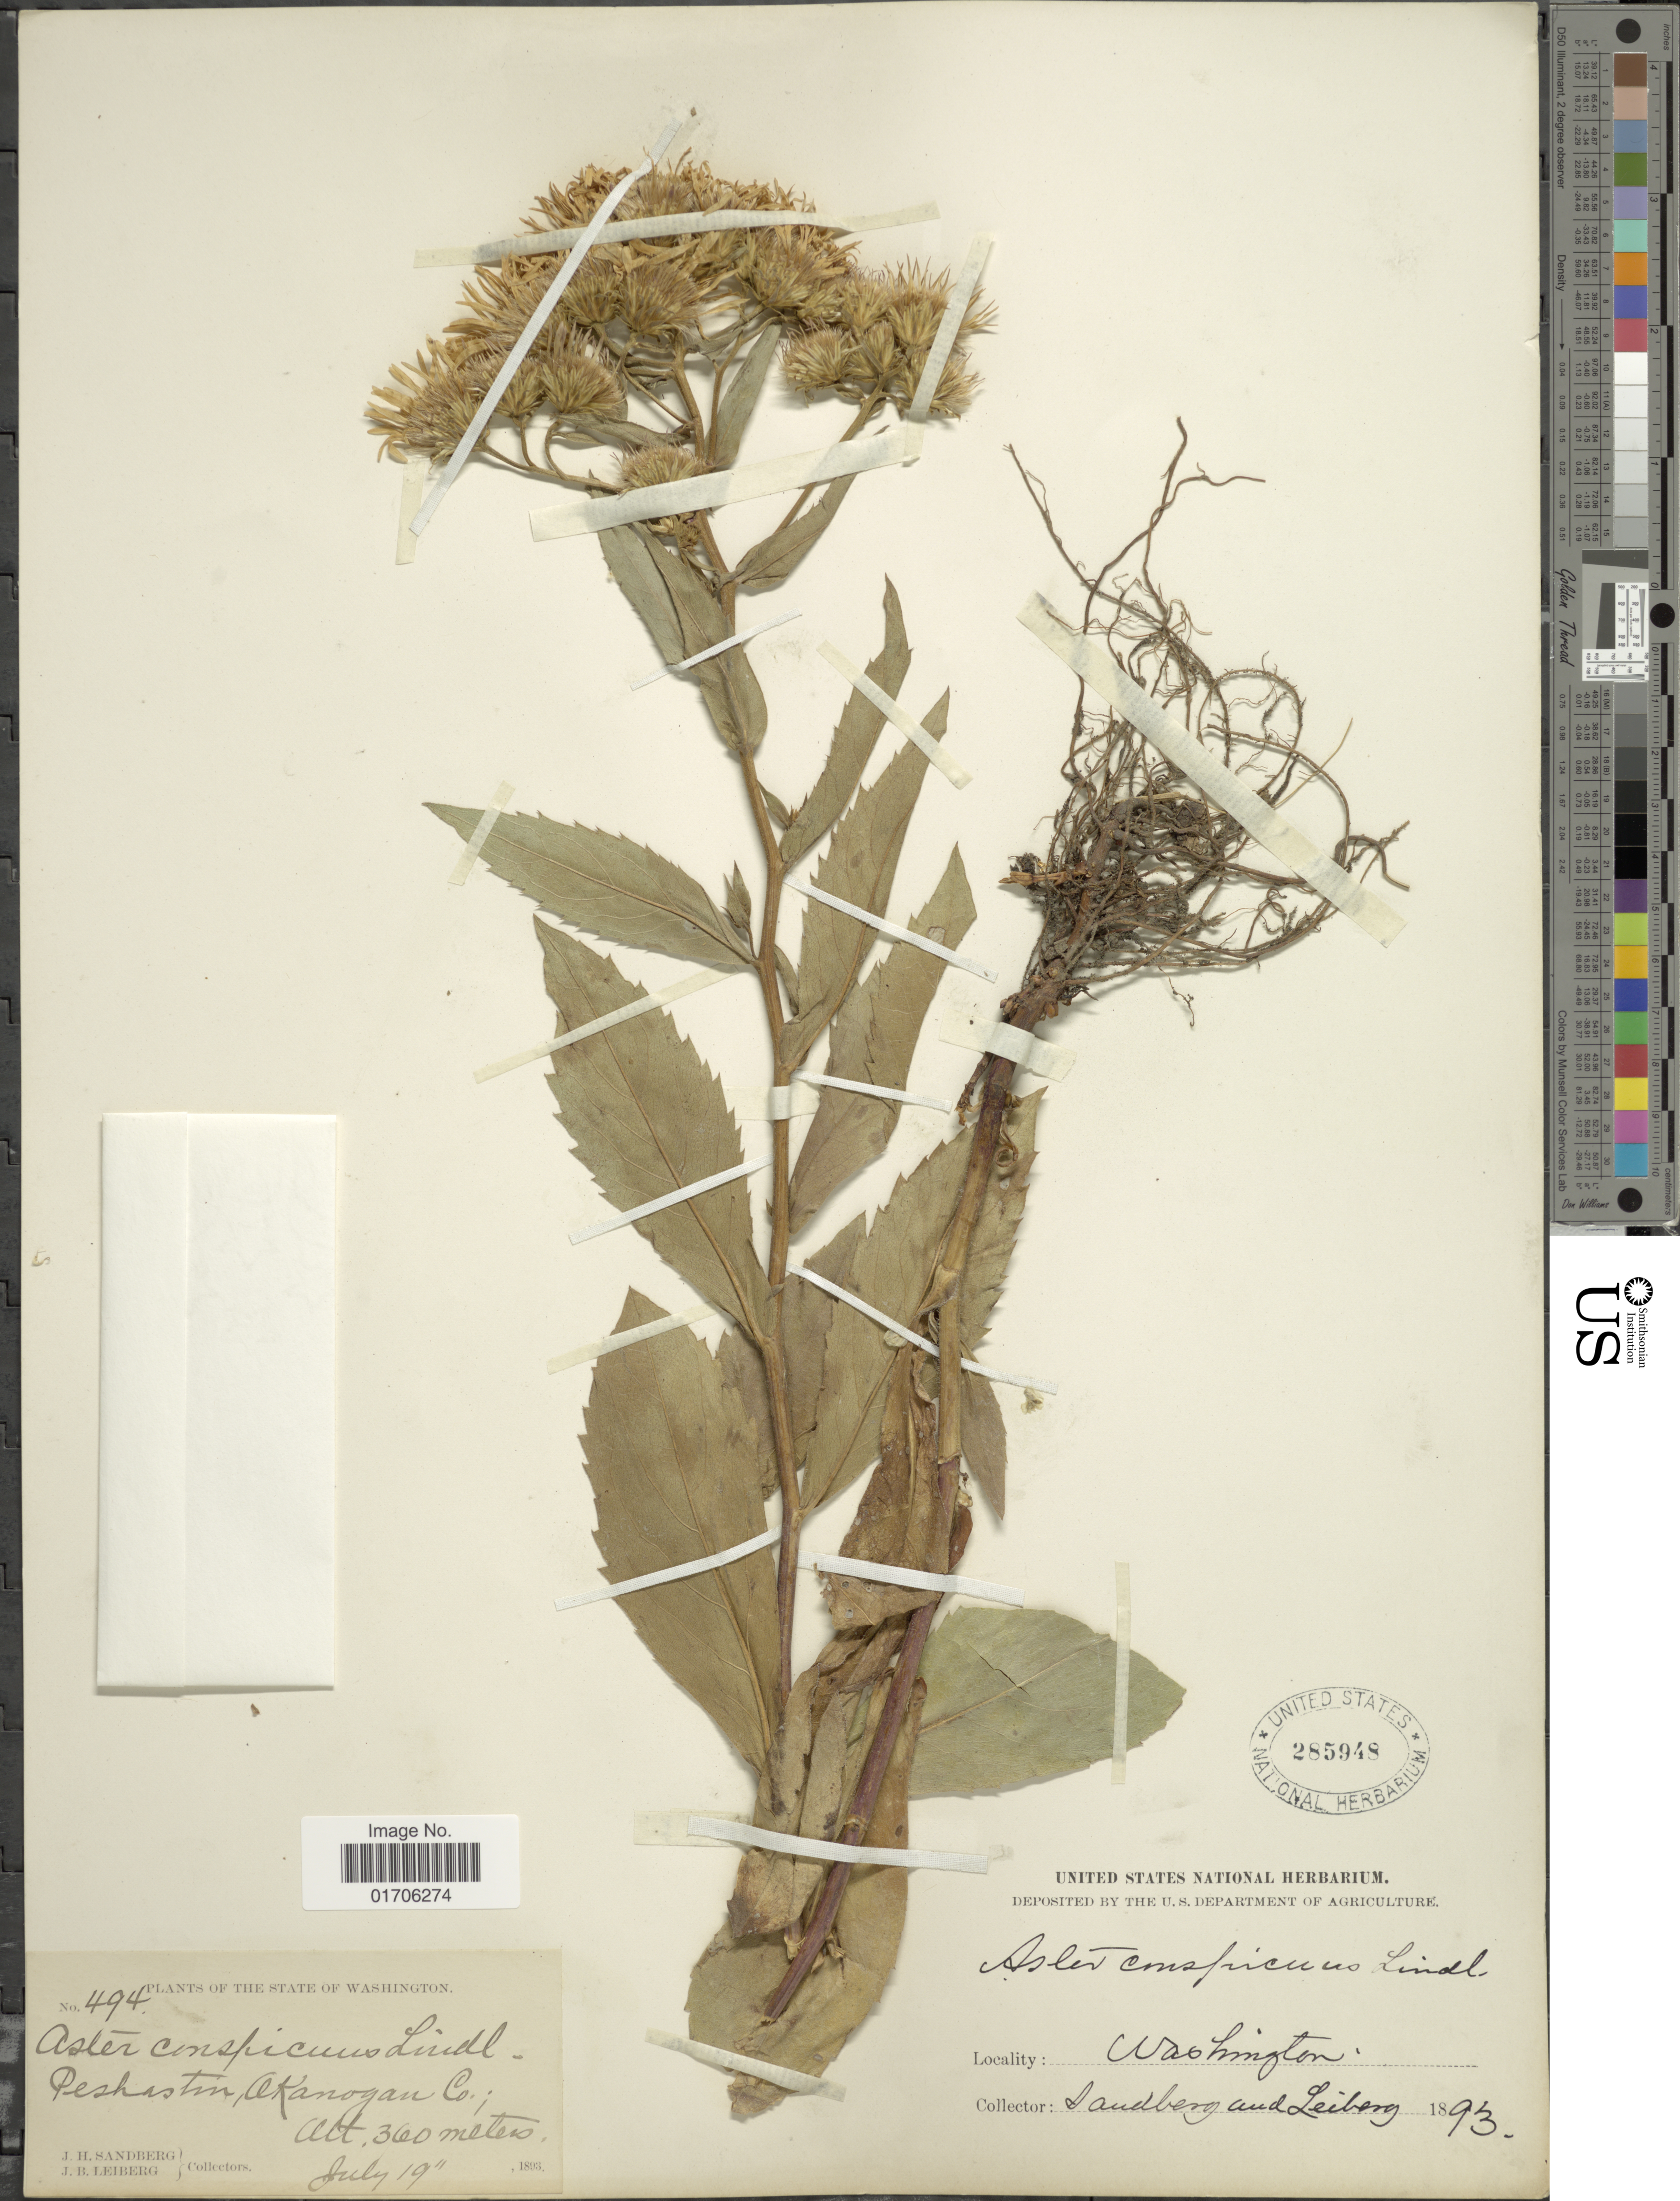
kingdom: Plantae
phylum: Tracheophyta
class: Magnoliopsida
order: Asterales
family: Asteraceae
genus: Eurybia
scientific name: Eurybia conspicua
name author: (Lindl.) G.L. Nesom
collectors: J. H. Sandberg & J. B. Leiberg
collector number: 494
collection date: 1893-07-19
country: United States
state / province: Washington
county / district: Okanogan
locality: State of Washington. Peshastin, Okanogan Co.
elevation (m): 360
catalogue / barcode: US 285948